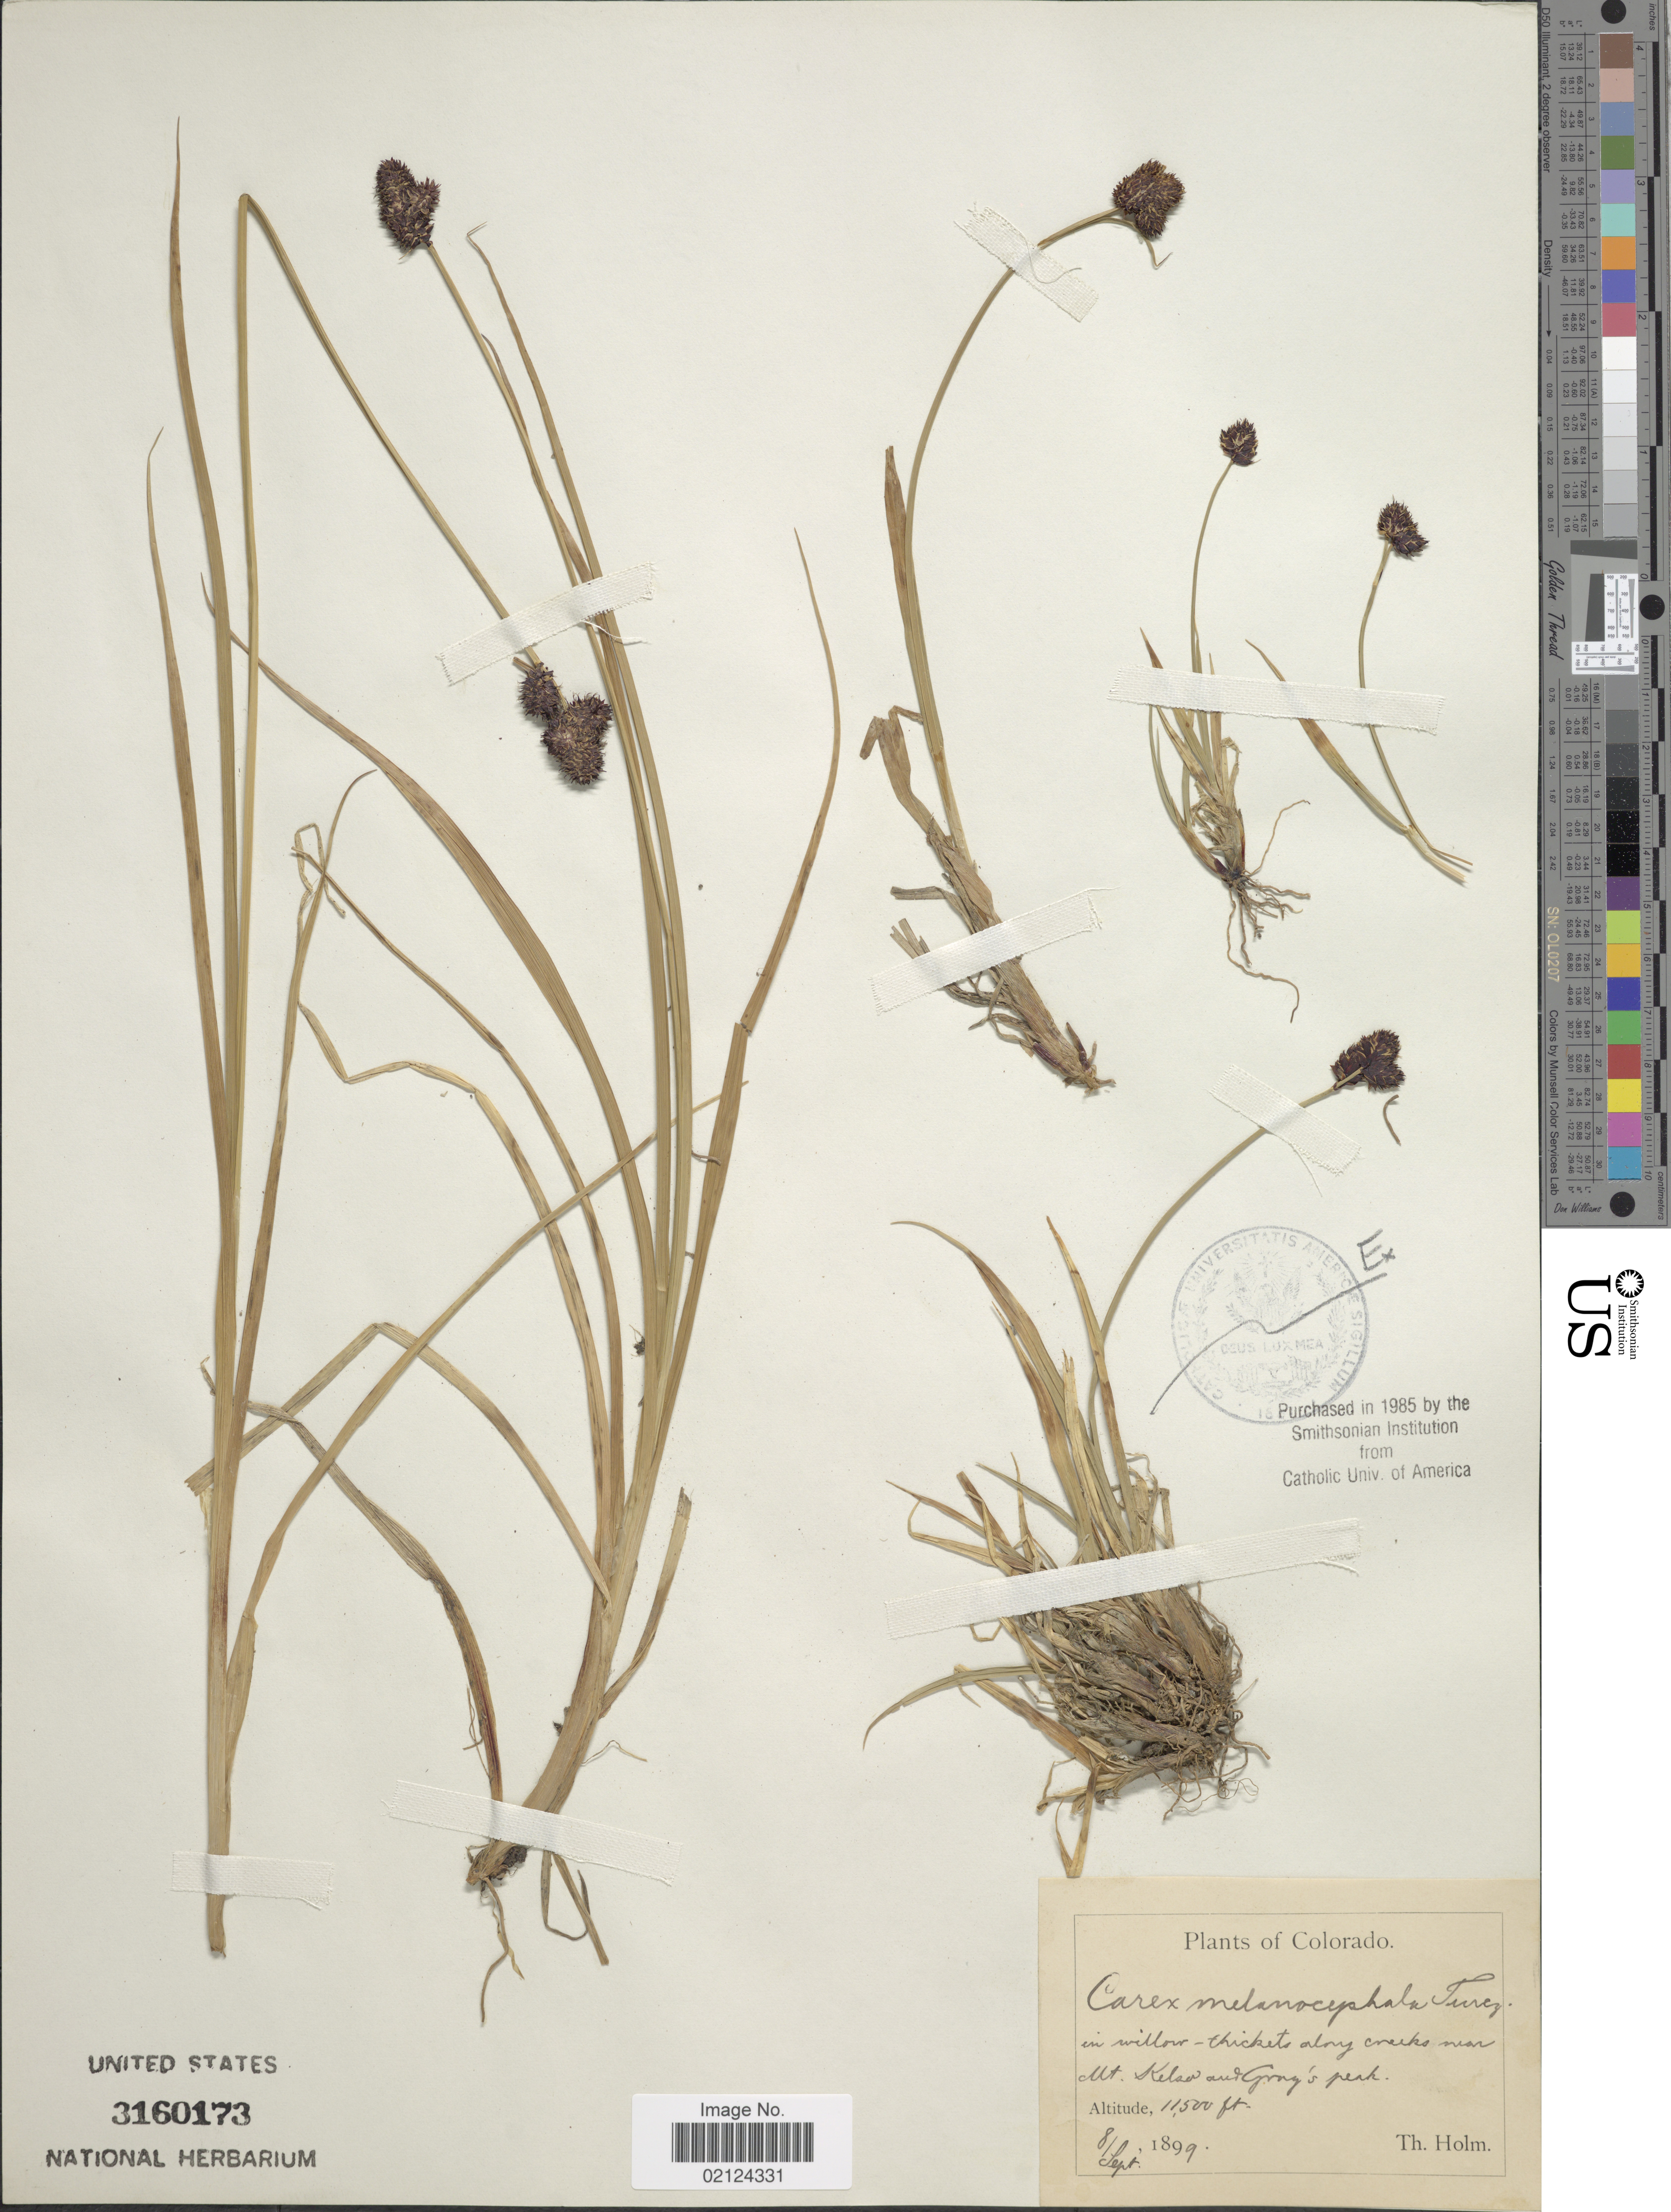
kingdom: Plantae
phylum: Tracheophyta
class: Liliopsida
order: Poales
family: Cyperaceae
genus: Carex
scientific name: Carex melanocephala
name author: Turcz.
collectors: T. Holm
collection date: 1899-09-08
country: United States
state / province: Colorado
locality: Along creek near Mt. Kelao and Gray' s peak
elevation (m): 3505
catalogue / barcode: US 3160173